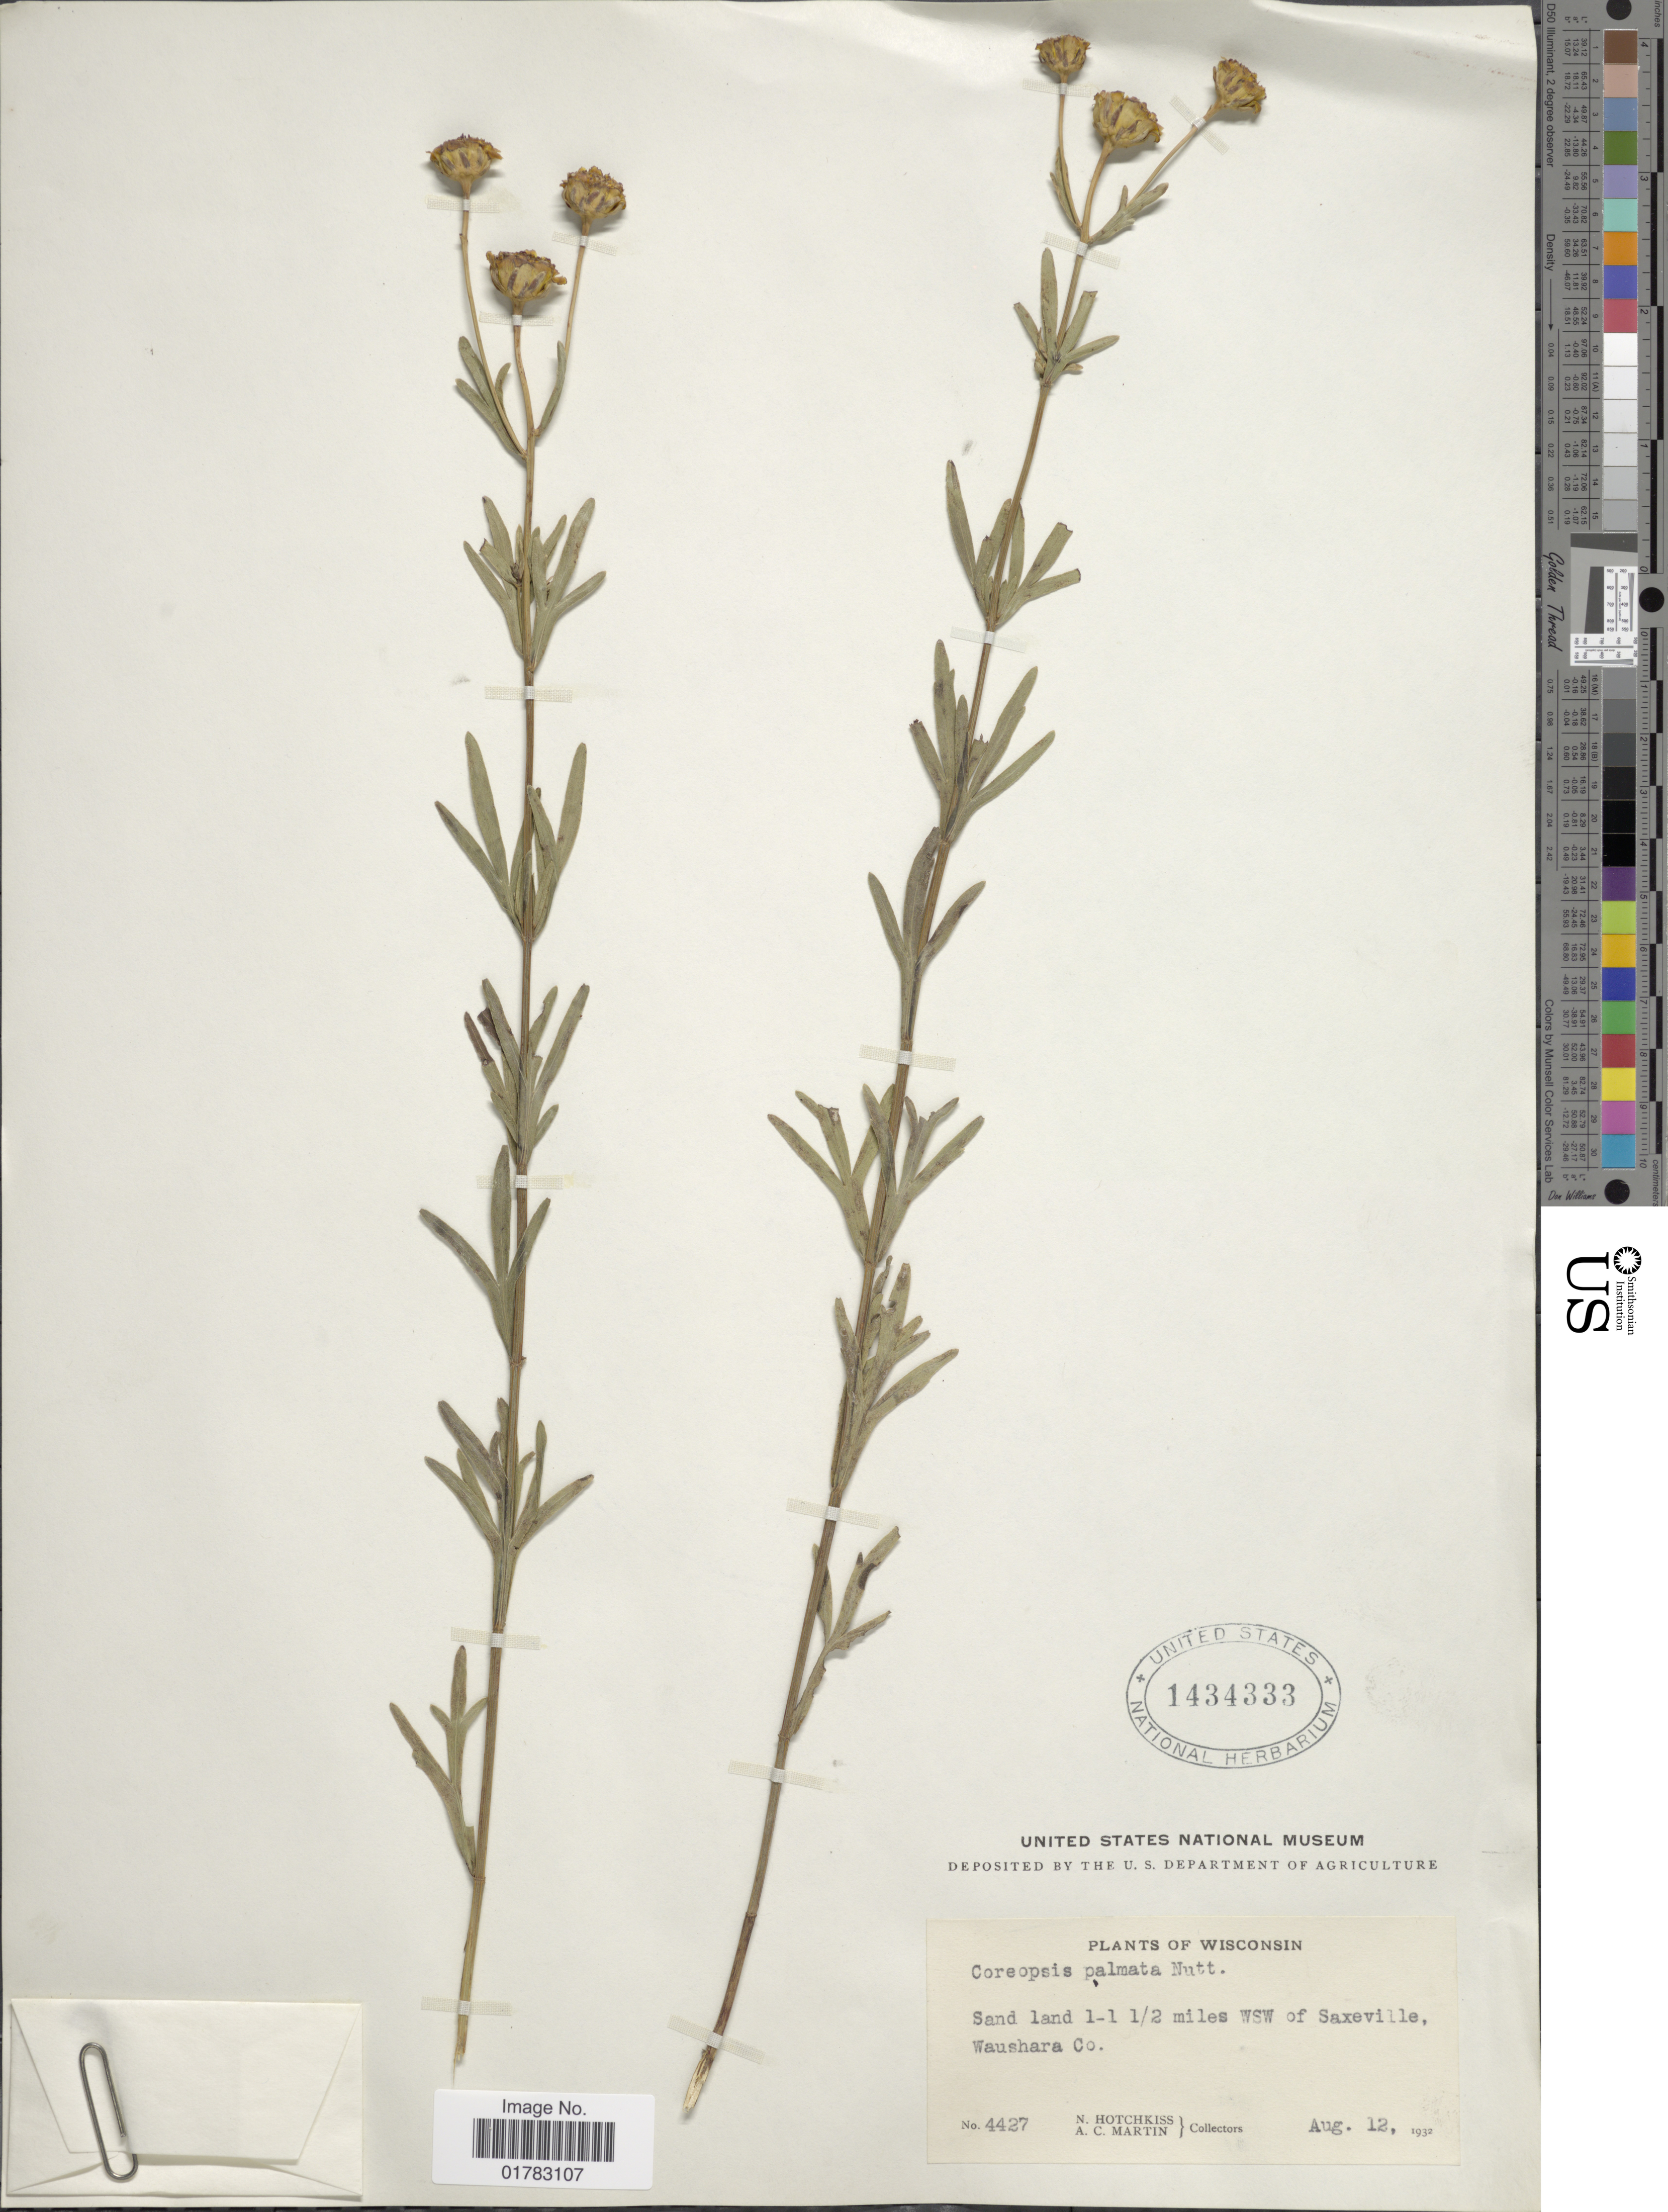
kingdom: Plantae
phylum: Tracheophyta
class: Magnoliopsida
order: Asterales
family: Asteraceae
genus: Coreopsis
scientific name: Coreopsis palmata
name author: Nutt.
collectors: N. Hotchkiss & A. C. Martin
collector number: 4427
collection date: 1932-08-12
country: United States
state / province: Wisconsin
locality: Sand land 1-1 1/2 miles WSW of Saxeville, Waushara Co.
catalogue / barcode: US 1434333